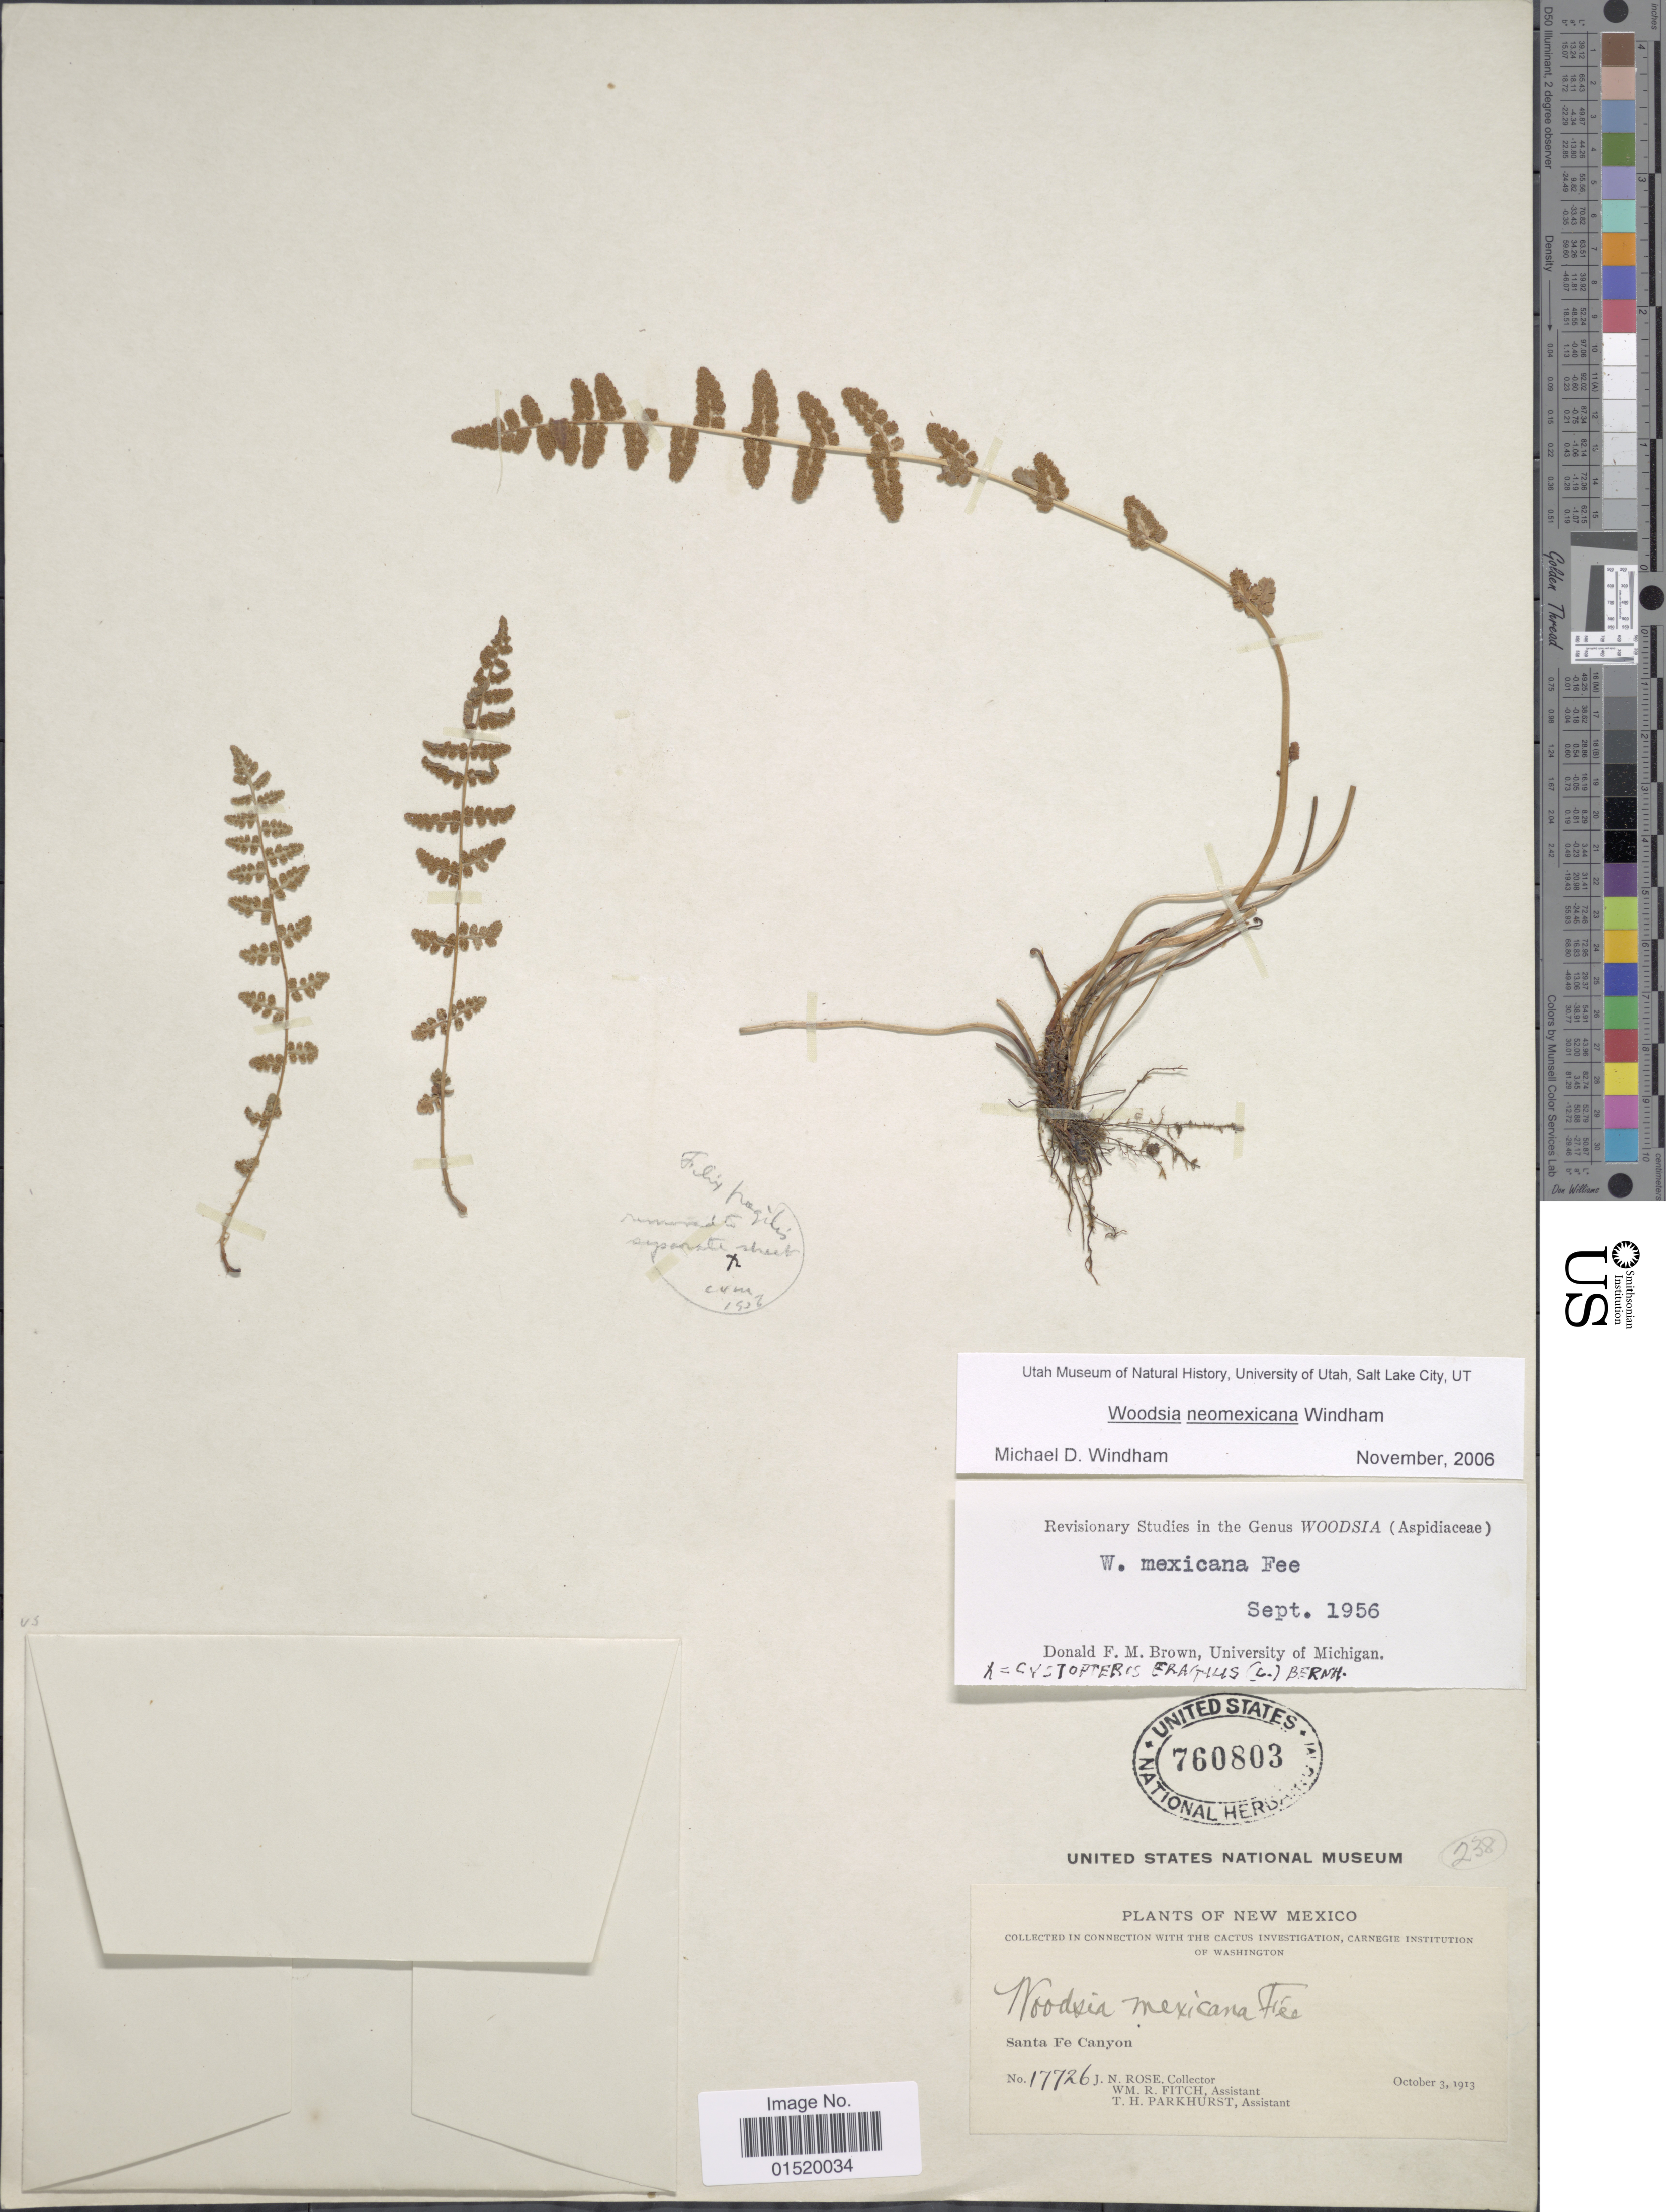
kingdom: Plantae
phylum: Tracheophyta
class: Polypodiopsida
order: Polypodiales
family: Woodsiaceae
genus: Woodsia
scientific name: Woodsia neomexicana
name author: Windham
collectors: J. N. Rose, W. R. Fitch & T. Parkhurst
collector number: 11726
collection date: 1913-10-03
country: United States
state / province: New Mexico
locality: Santa Fe Canyon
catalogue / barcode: US 760803